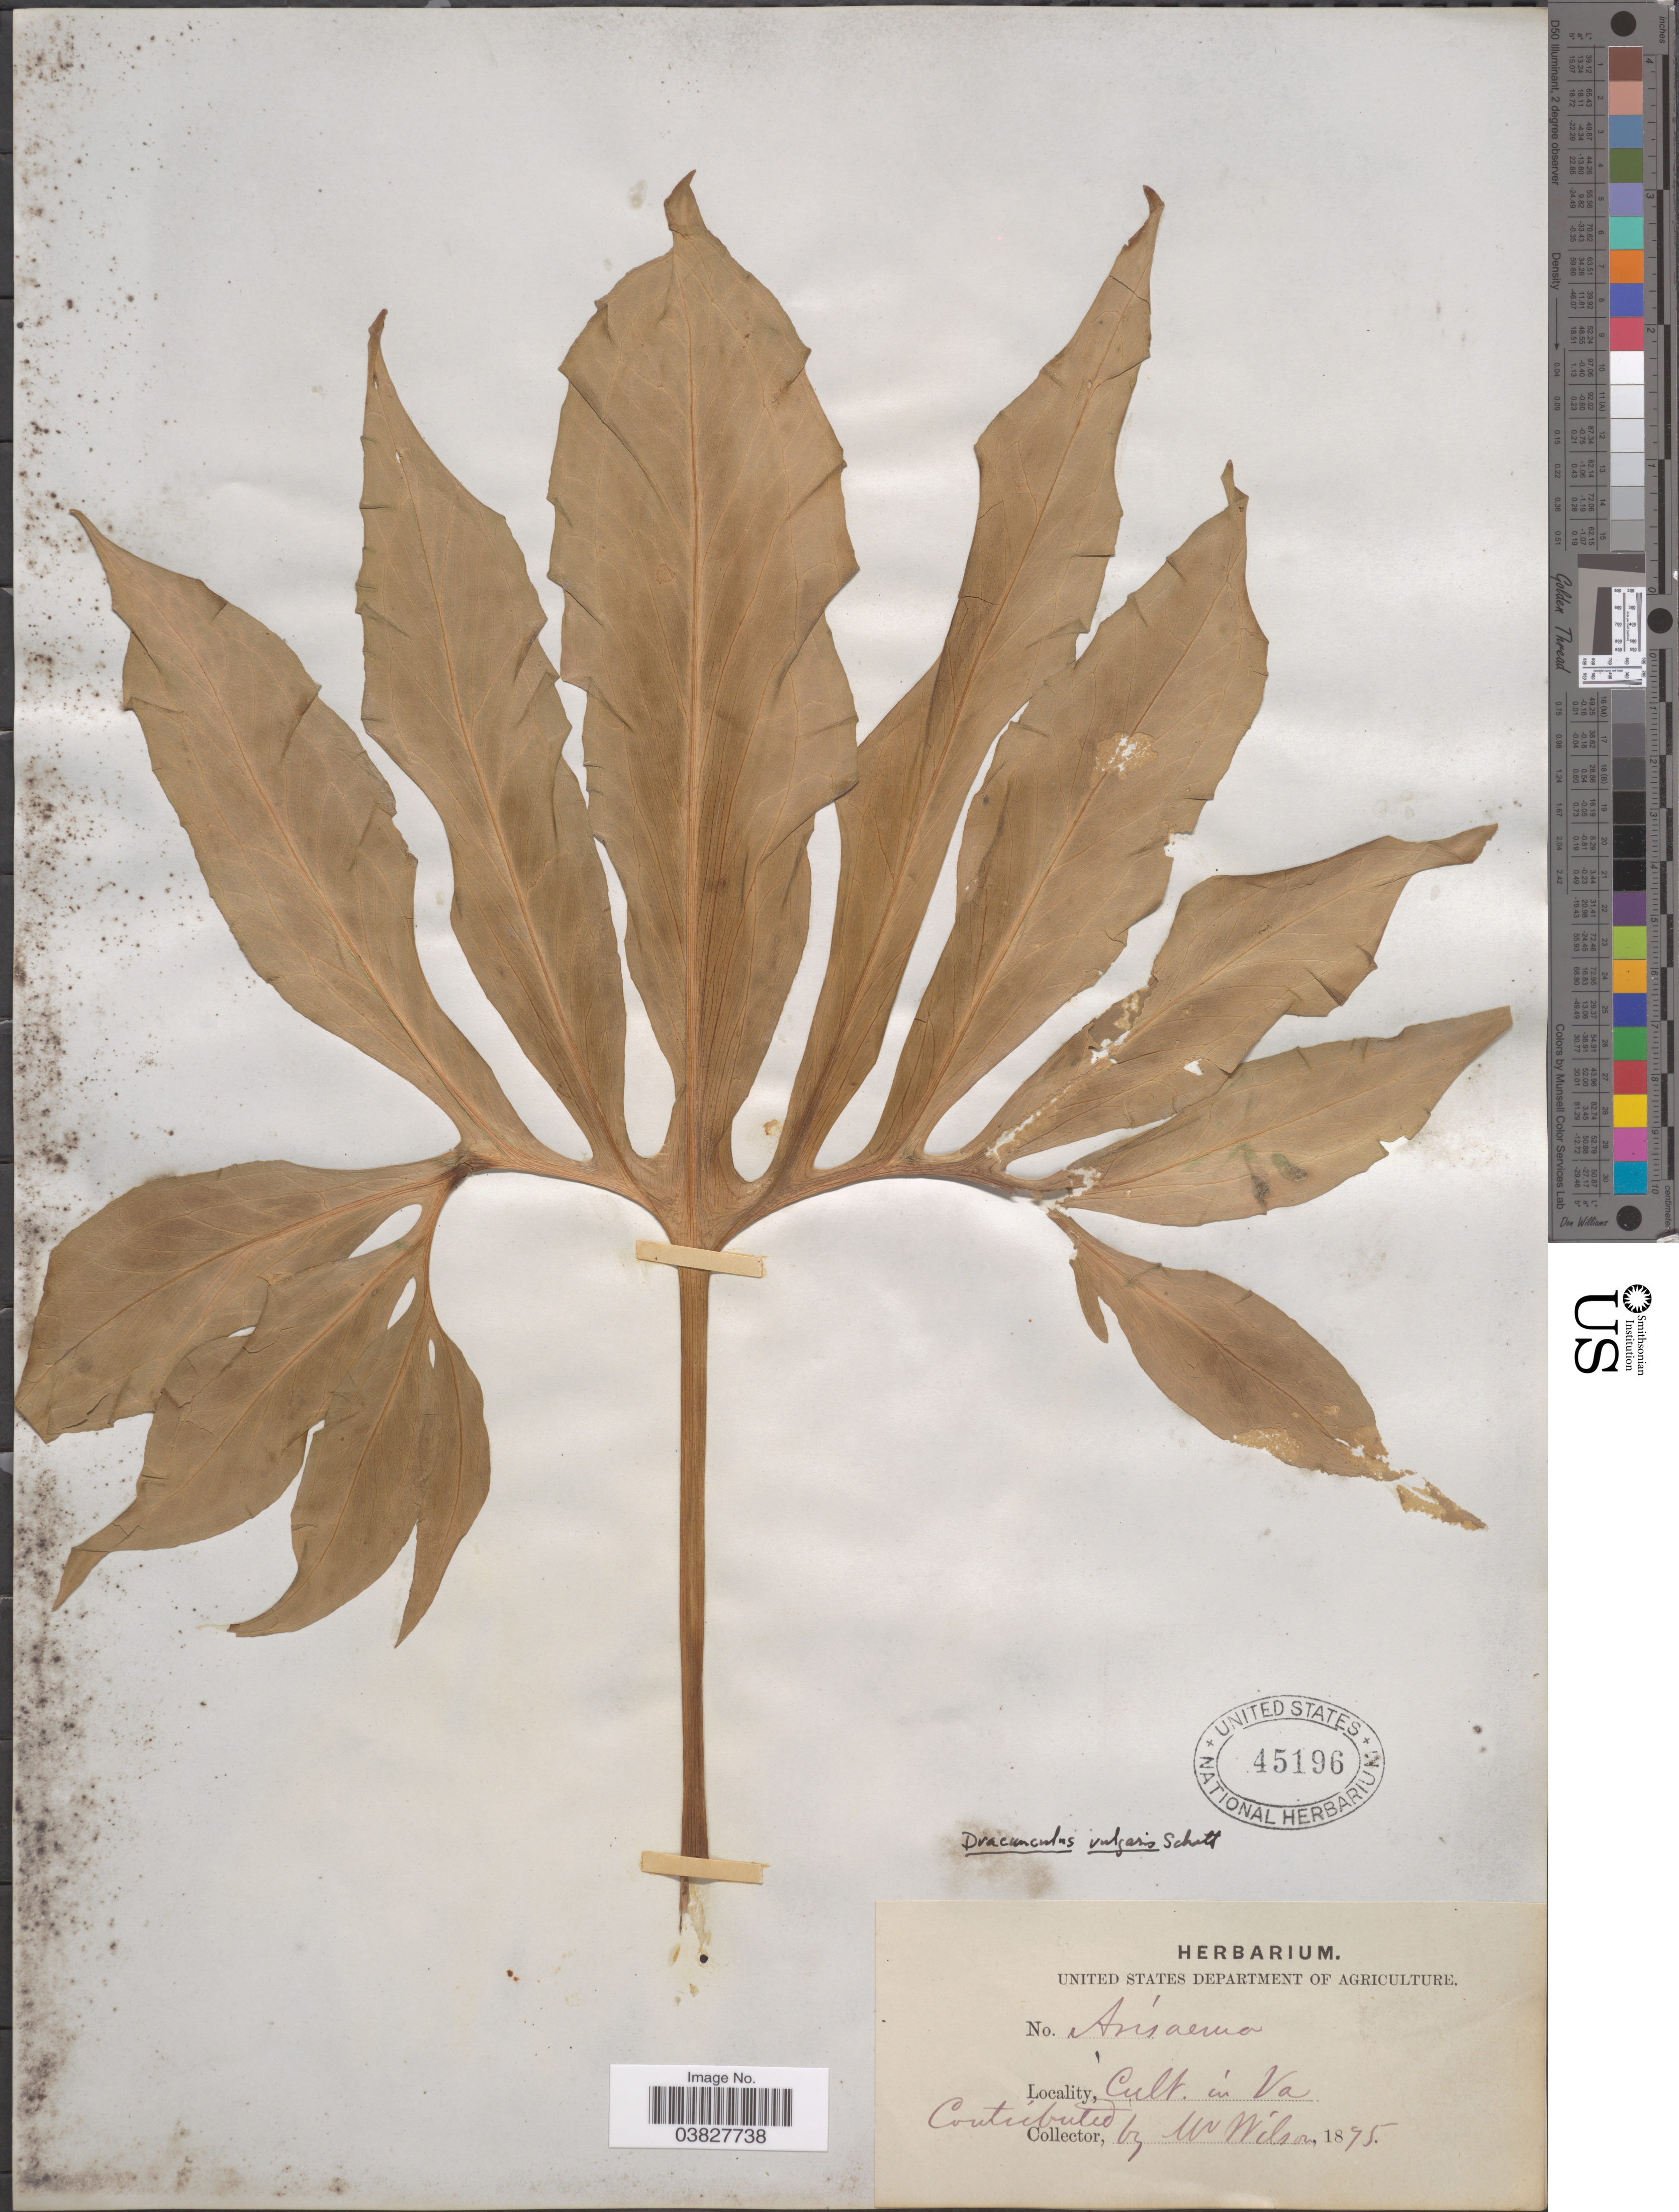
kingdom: Plantae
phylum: Tracheophyta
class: Liliopsida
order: Alismatales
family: Araceae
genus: Dracunculus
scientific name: Dracunculus vulgaris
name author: Schott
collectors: -- Wilson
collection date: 1895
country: United States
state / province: Virginia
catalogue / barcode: US 45196